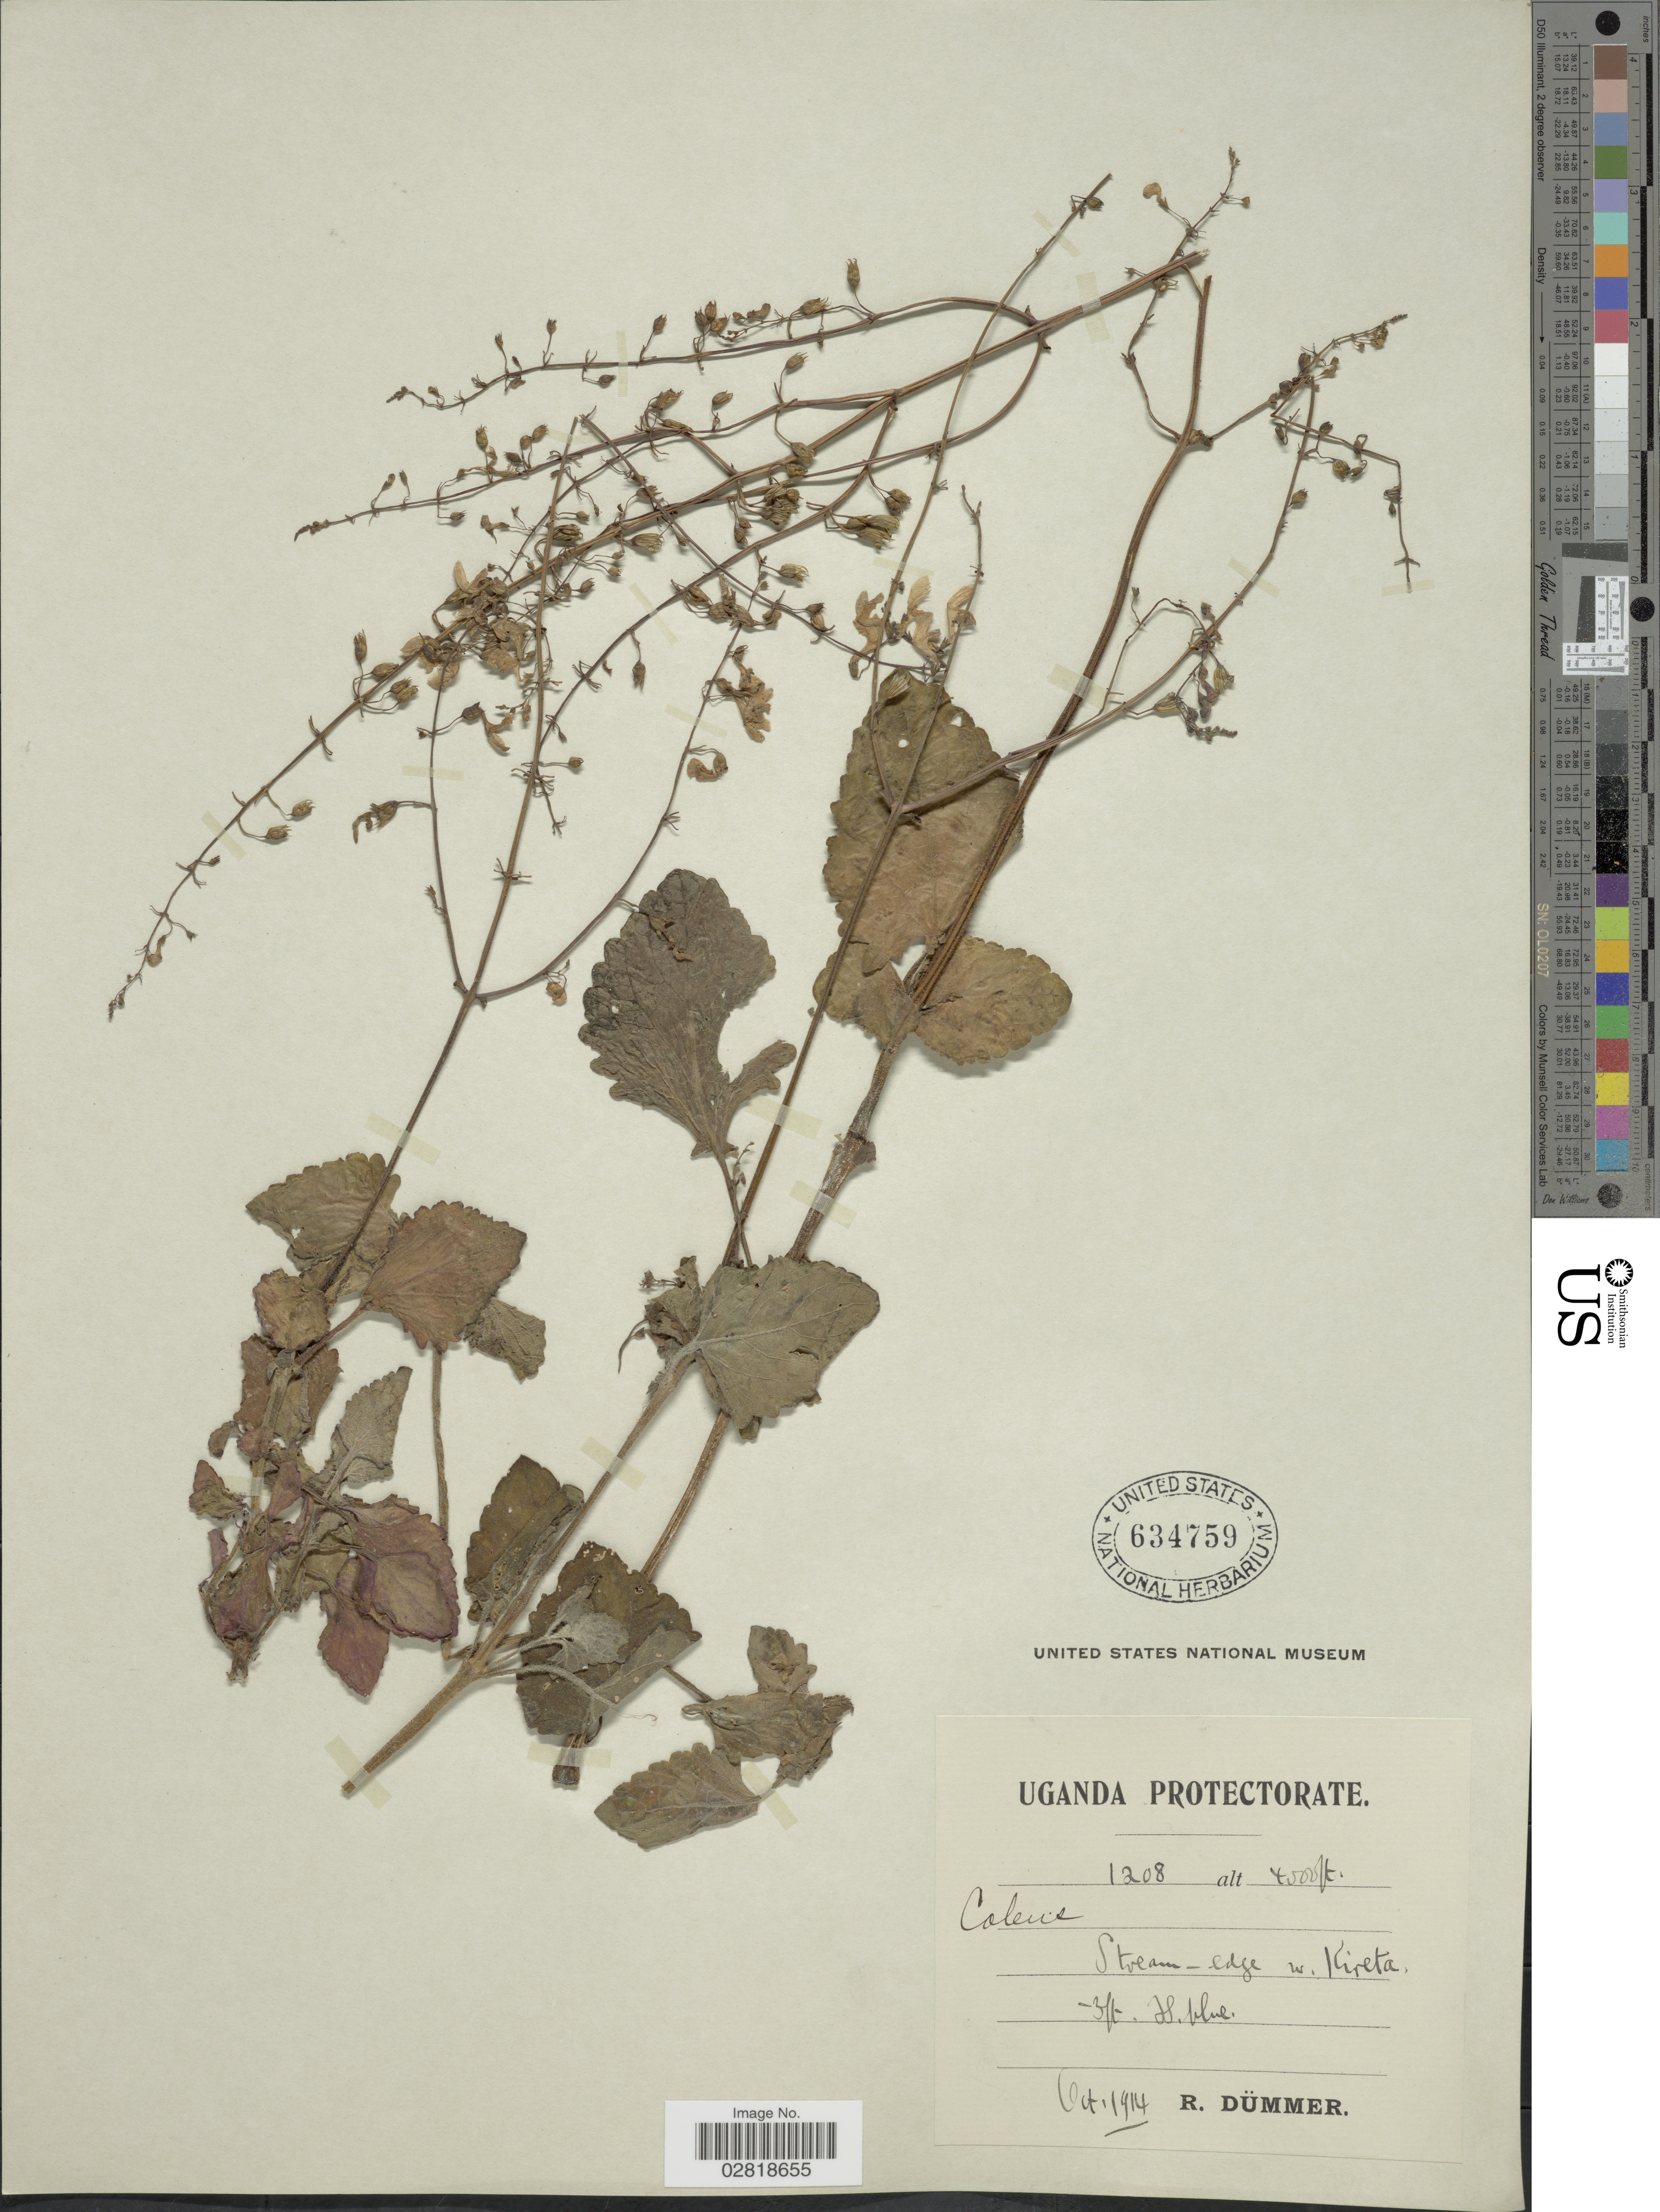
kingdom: Plantae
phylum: Tracheophyta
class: Magnoliopsida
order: Lamiales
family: Lamiaceae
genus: Plectranthus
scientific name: Plectranthus sp.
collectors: R. A. Dümmer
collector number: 1208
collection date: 1914-10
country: Uganda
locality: Uganda Protectorate. Stream-edge riv. Kireta.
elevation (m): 1372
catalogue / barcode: US 634759